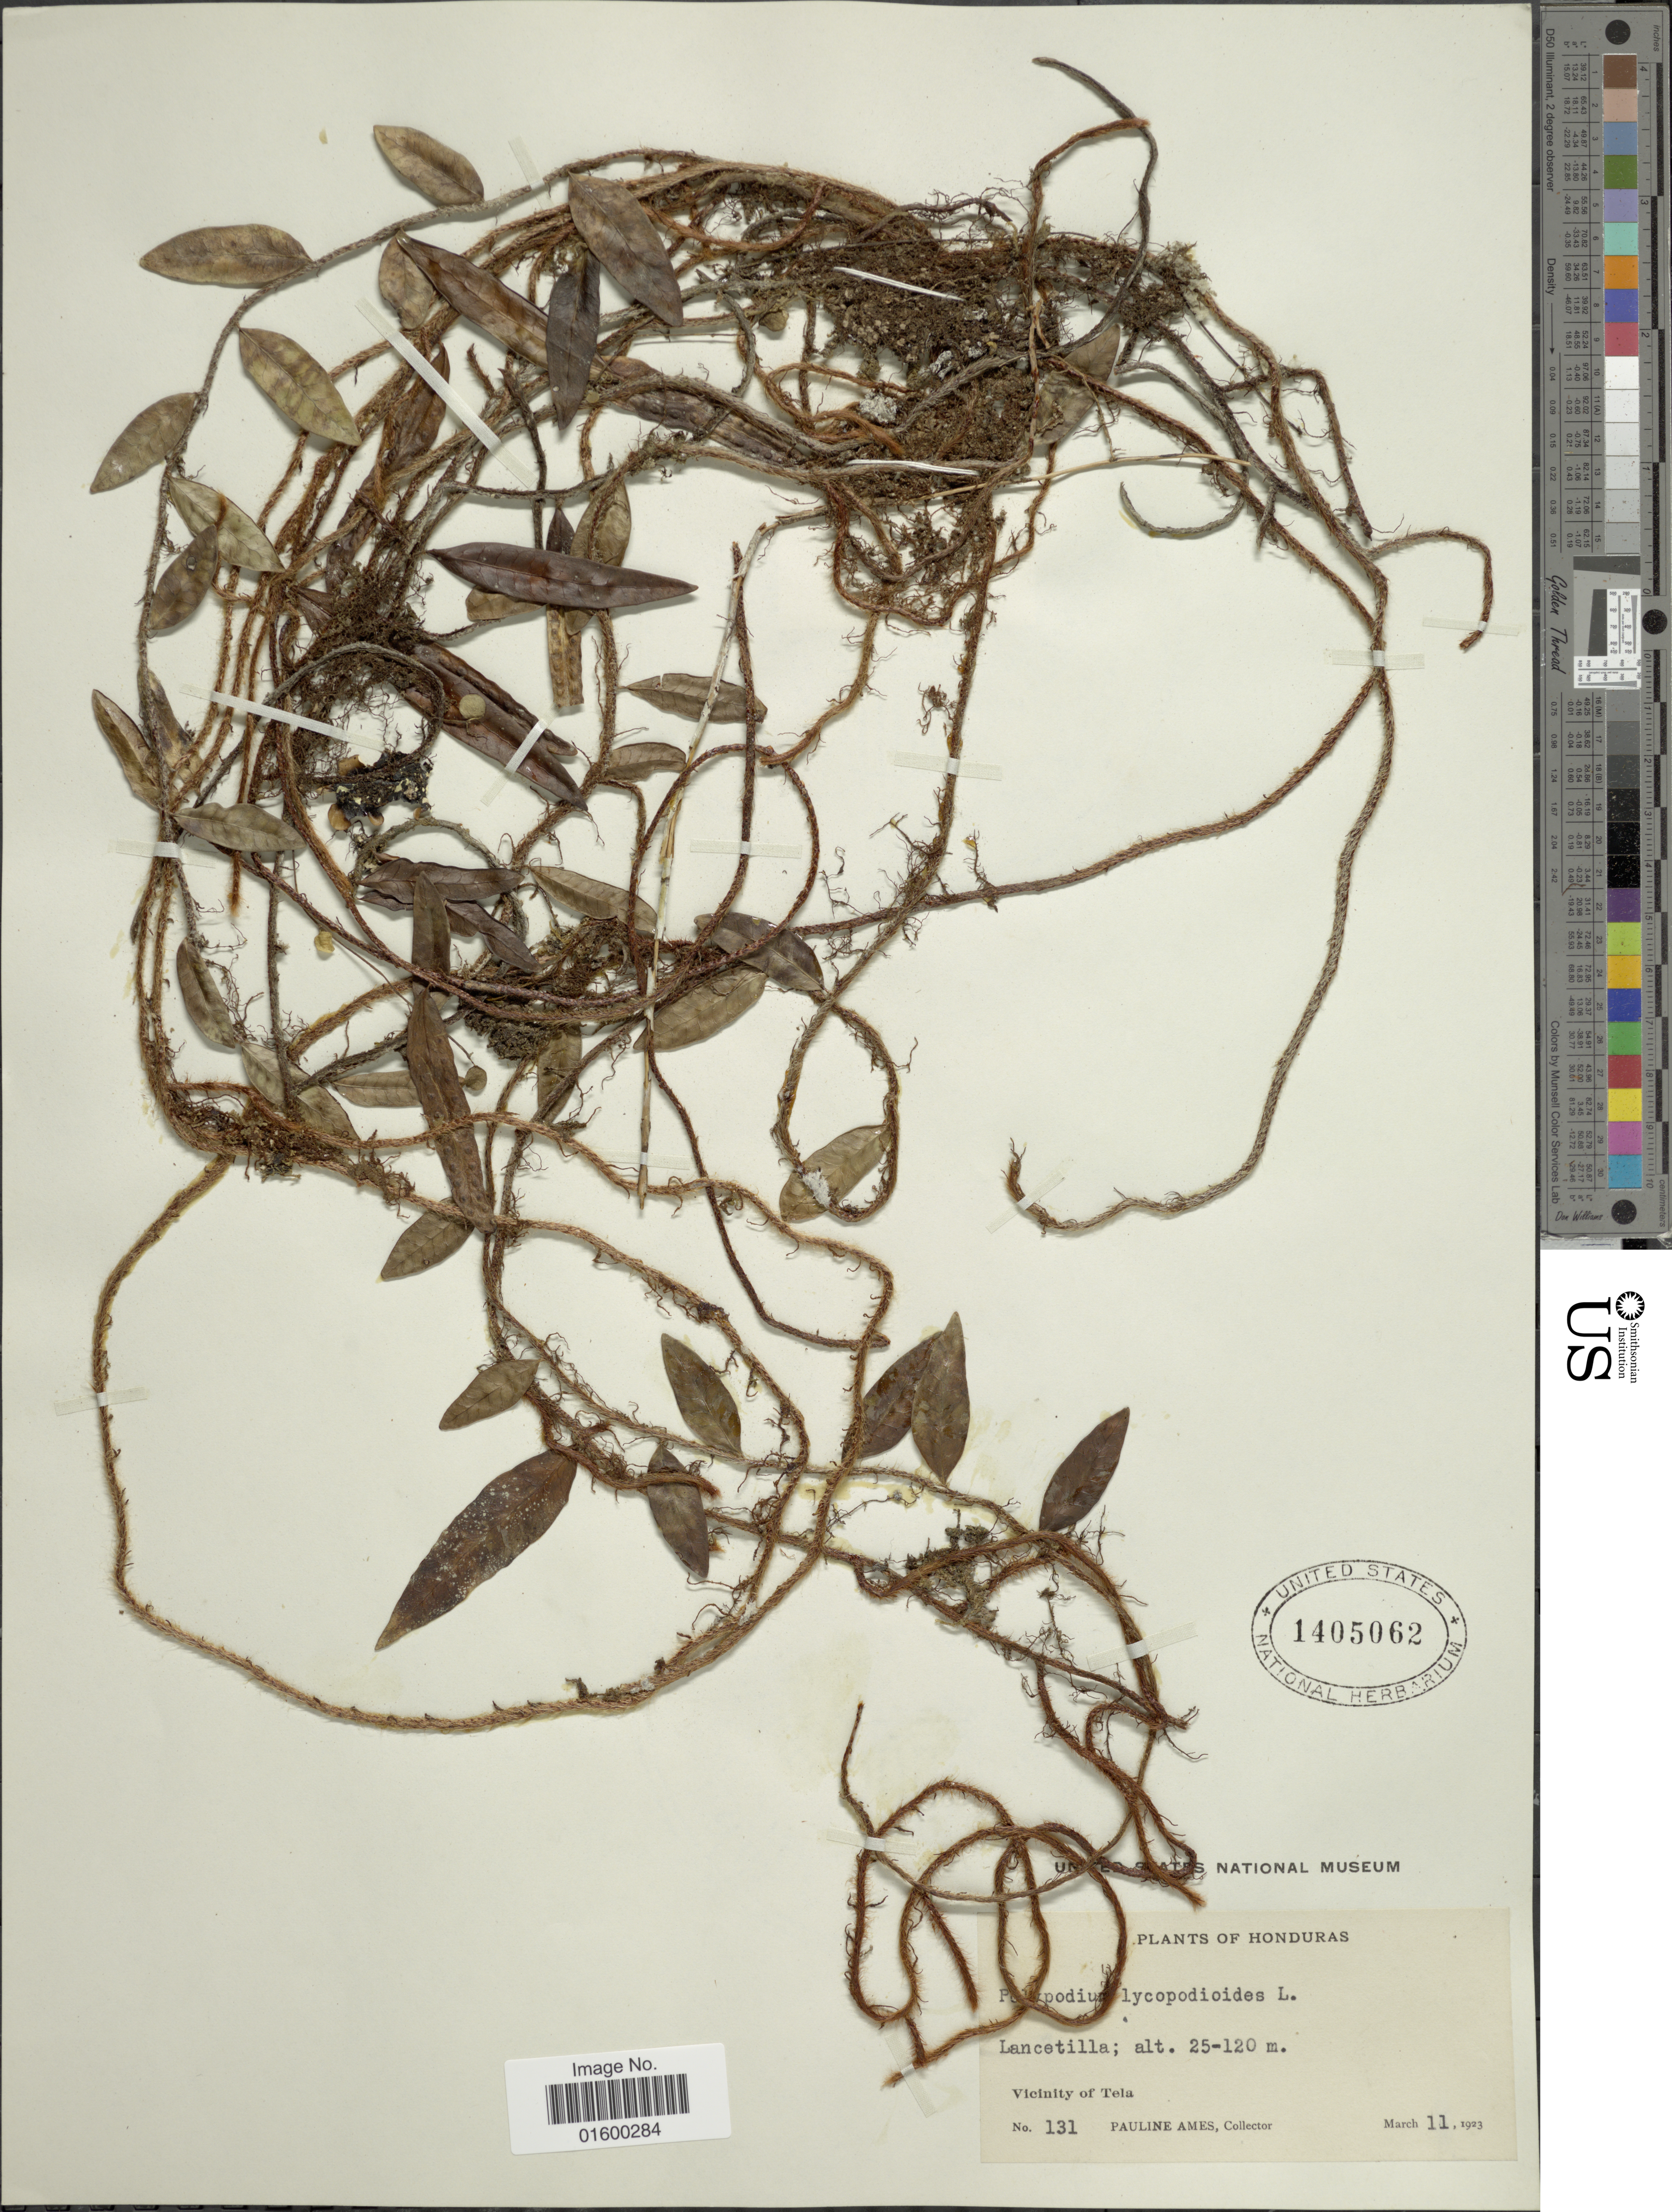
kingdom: Plantae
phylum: Tracheophyta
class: Polypodiopsida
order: Polypodiales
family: Polypodiaceae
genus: Microgramma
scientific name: Microgramma lycopodioides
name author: (L.) Copel.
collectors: P. Ames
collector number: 131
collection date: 1923-03-11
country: Honduras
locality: Lancetilla, Vicinity of Tela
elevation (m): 25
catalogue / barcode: US 1405062